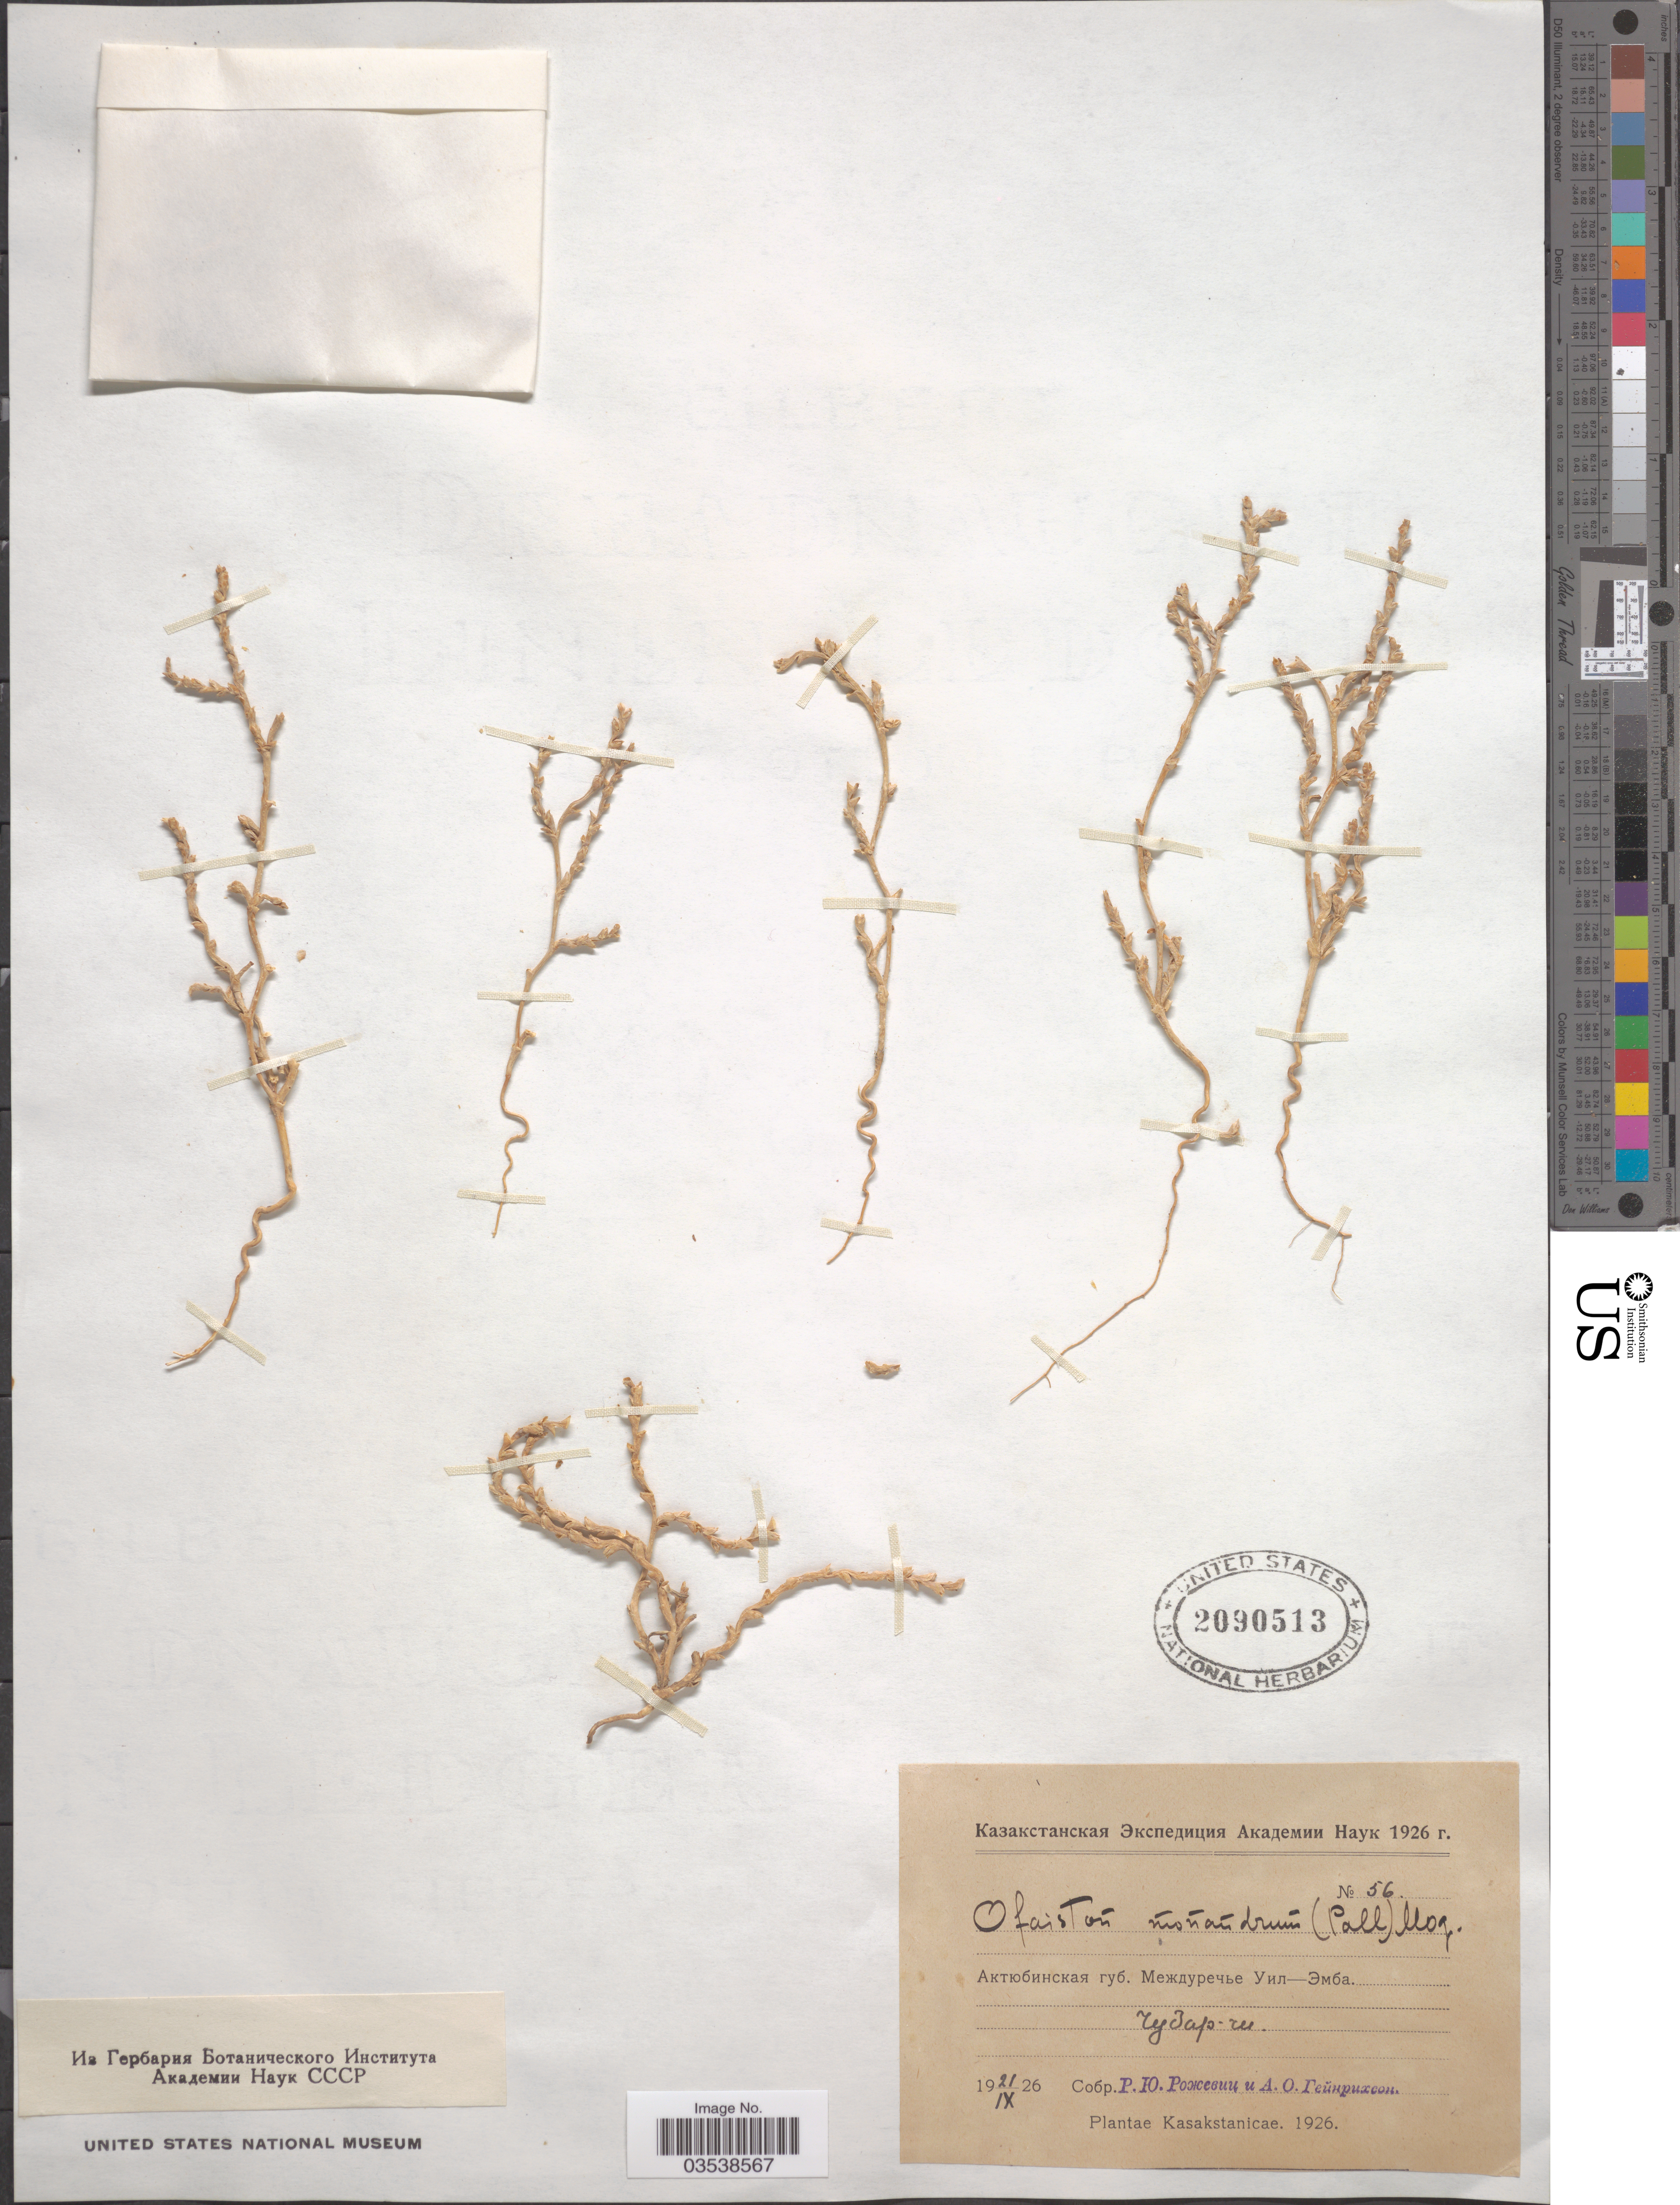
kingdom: Plantae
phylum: Tracheophyta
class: Magnoliopsida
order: Caryophyllales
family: Amaranthaceae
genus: Ofaiston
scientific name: Ofaiston monandrum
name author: Moq.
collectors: R. Rozhevits & A. Geinrihson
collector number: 56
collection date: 1926-09-21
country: Kazakhstan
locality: between rivers Ili and Emba.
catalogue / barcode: US 2090513